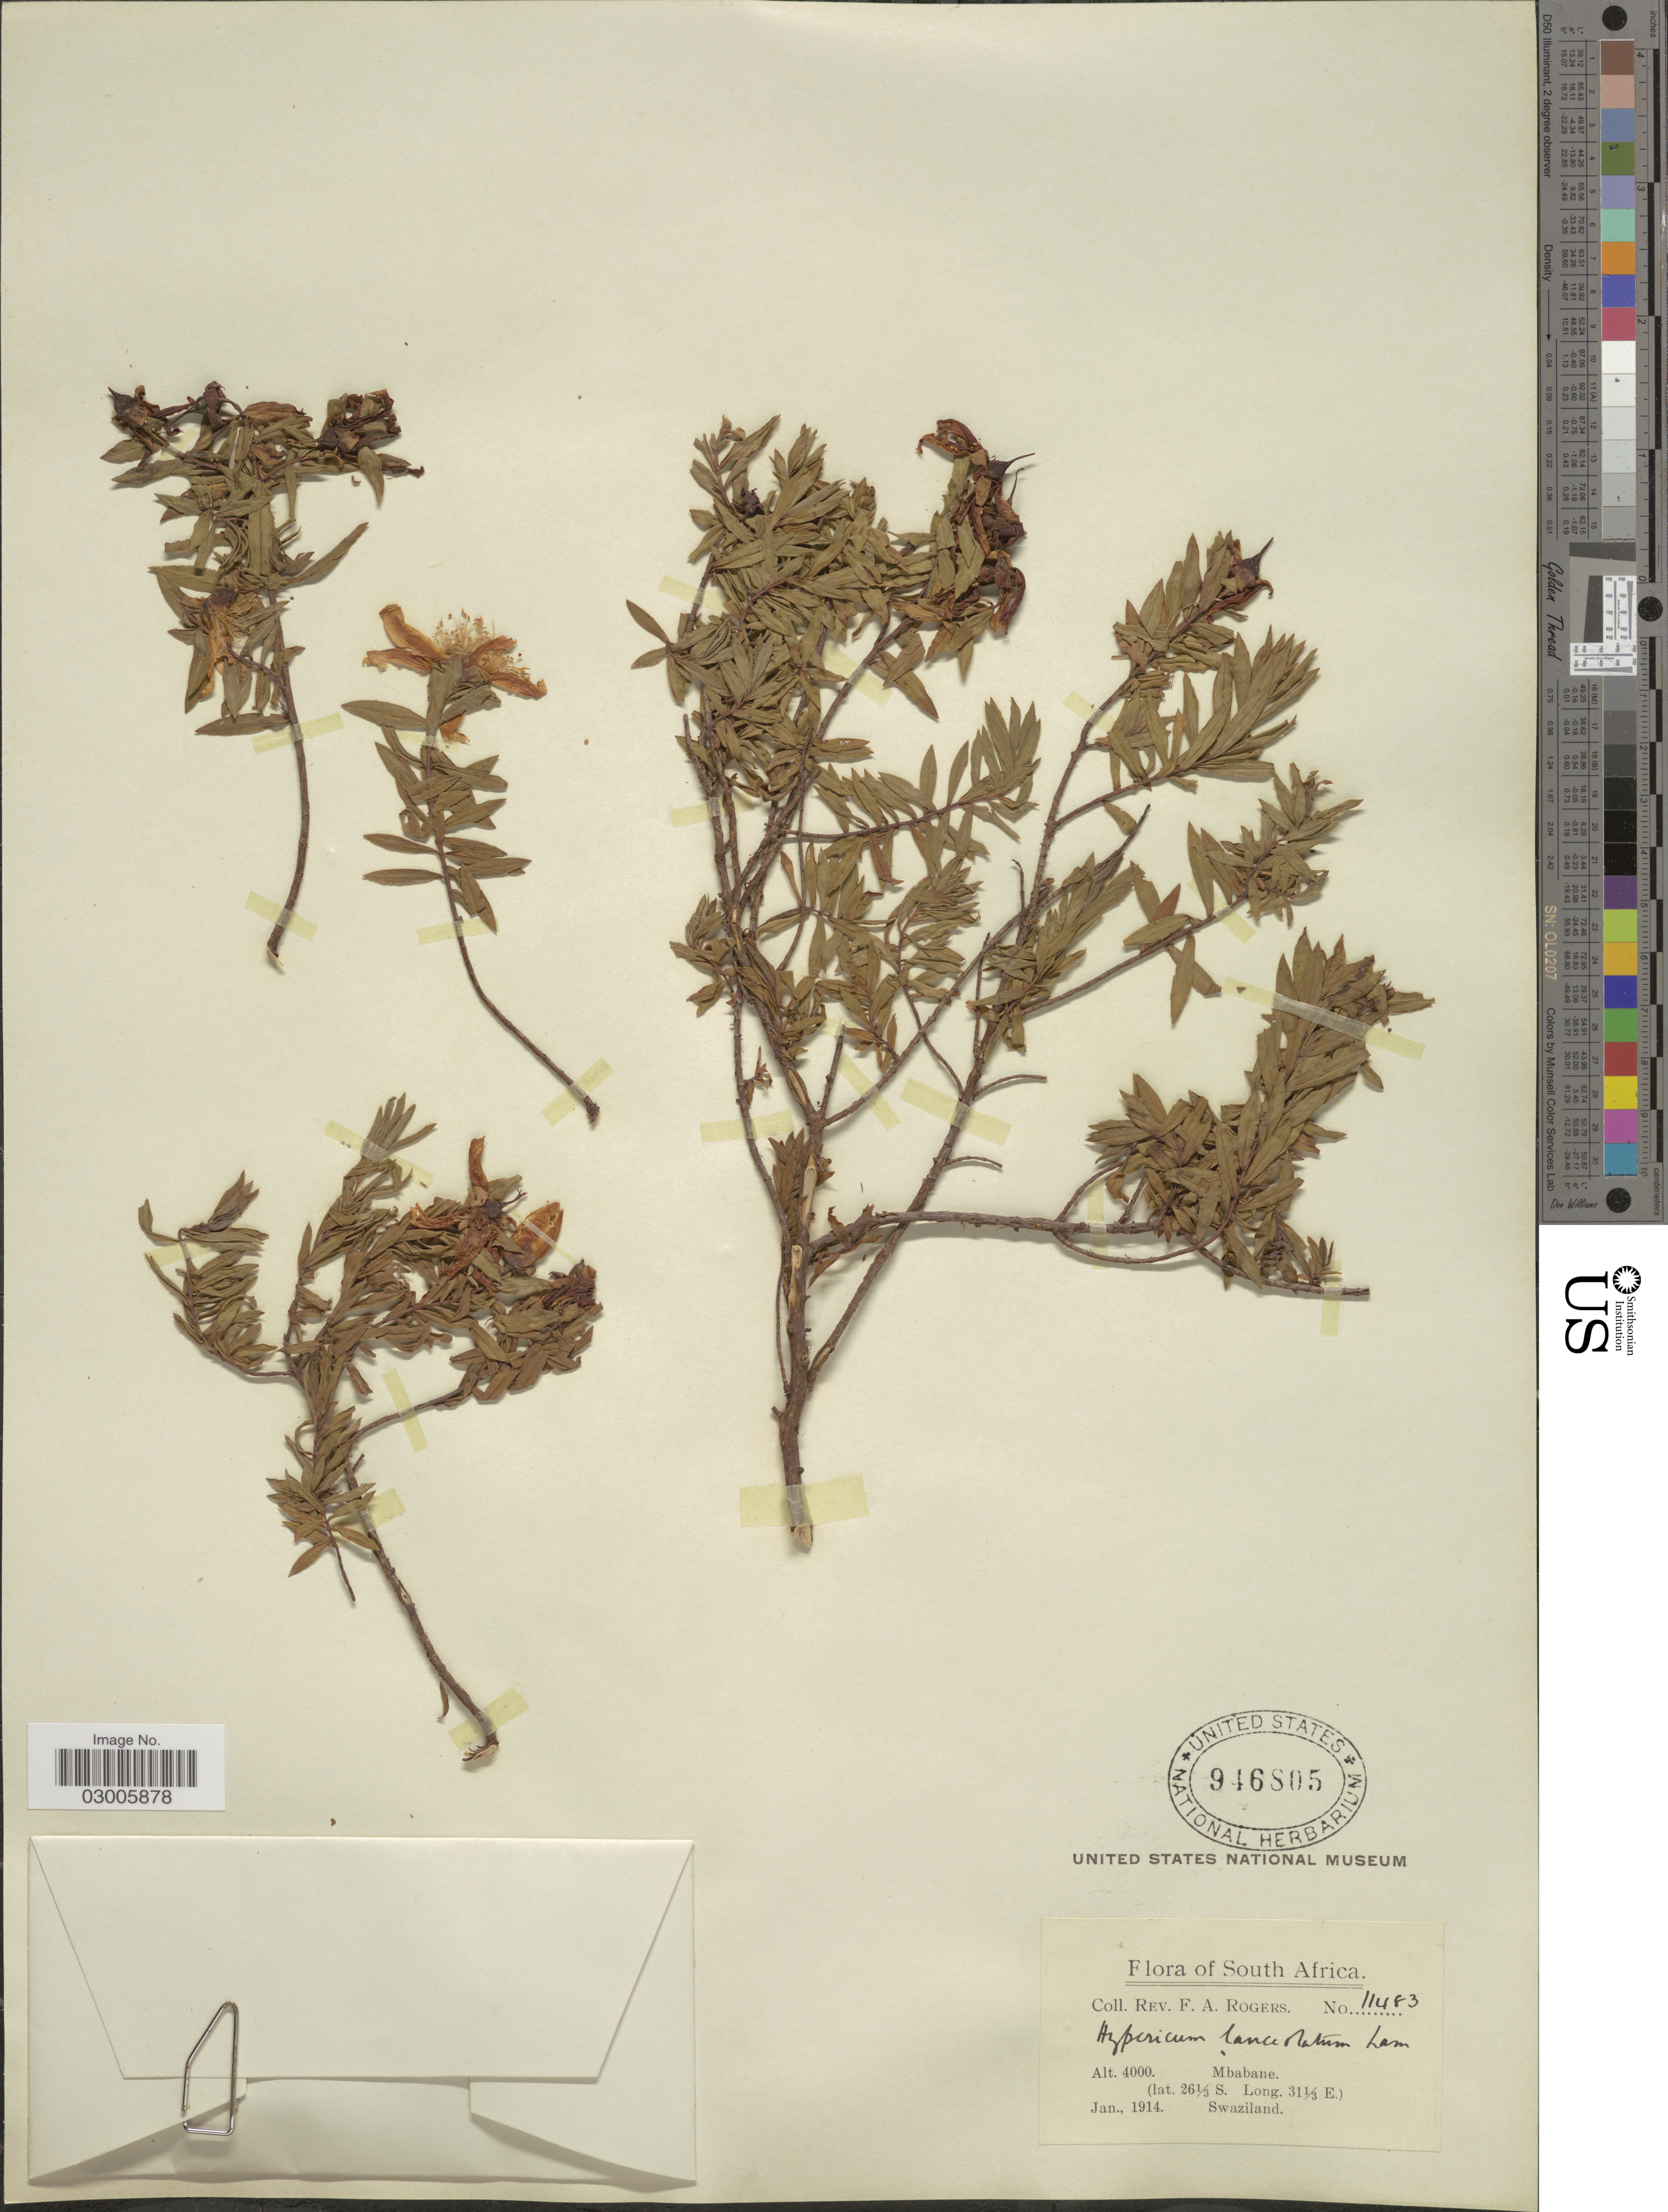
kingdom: Plantae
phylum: Tracheophyta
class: Magnoliopsida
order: Malpighiales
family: Hypericaceae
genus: Hypericum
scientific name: Hypericum revolutum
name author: Vahl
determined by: Strong, Mark T., (BOT), Smithsonian Institution - National Museum of Natural History (UNITED STATES)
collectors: F. A. Rogers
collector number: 11483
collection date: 1914-01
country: Eswatini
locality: Mbabane.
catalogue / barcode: US 946805